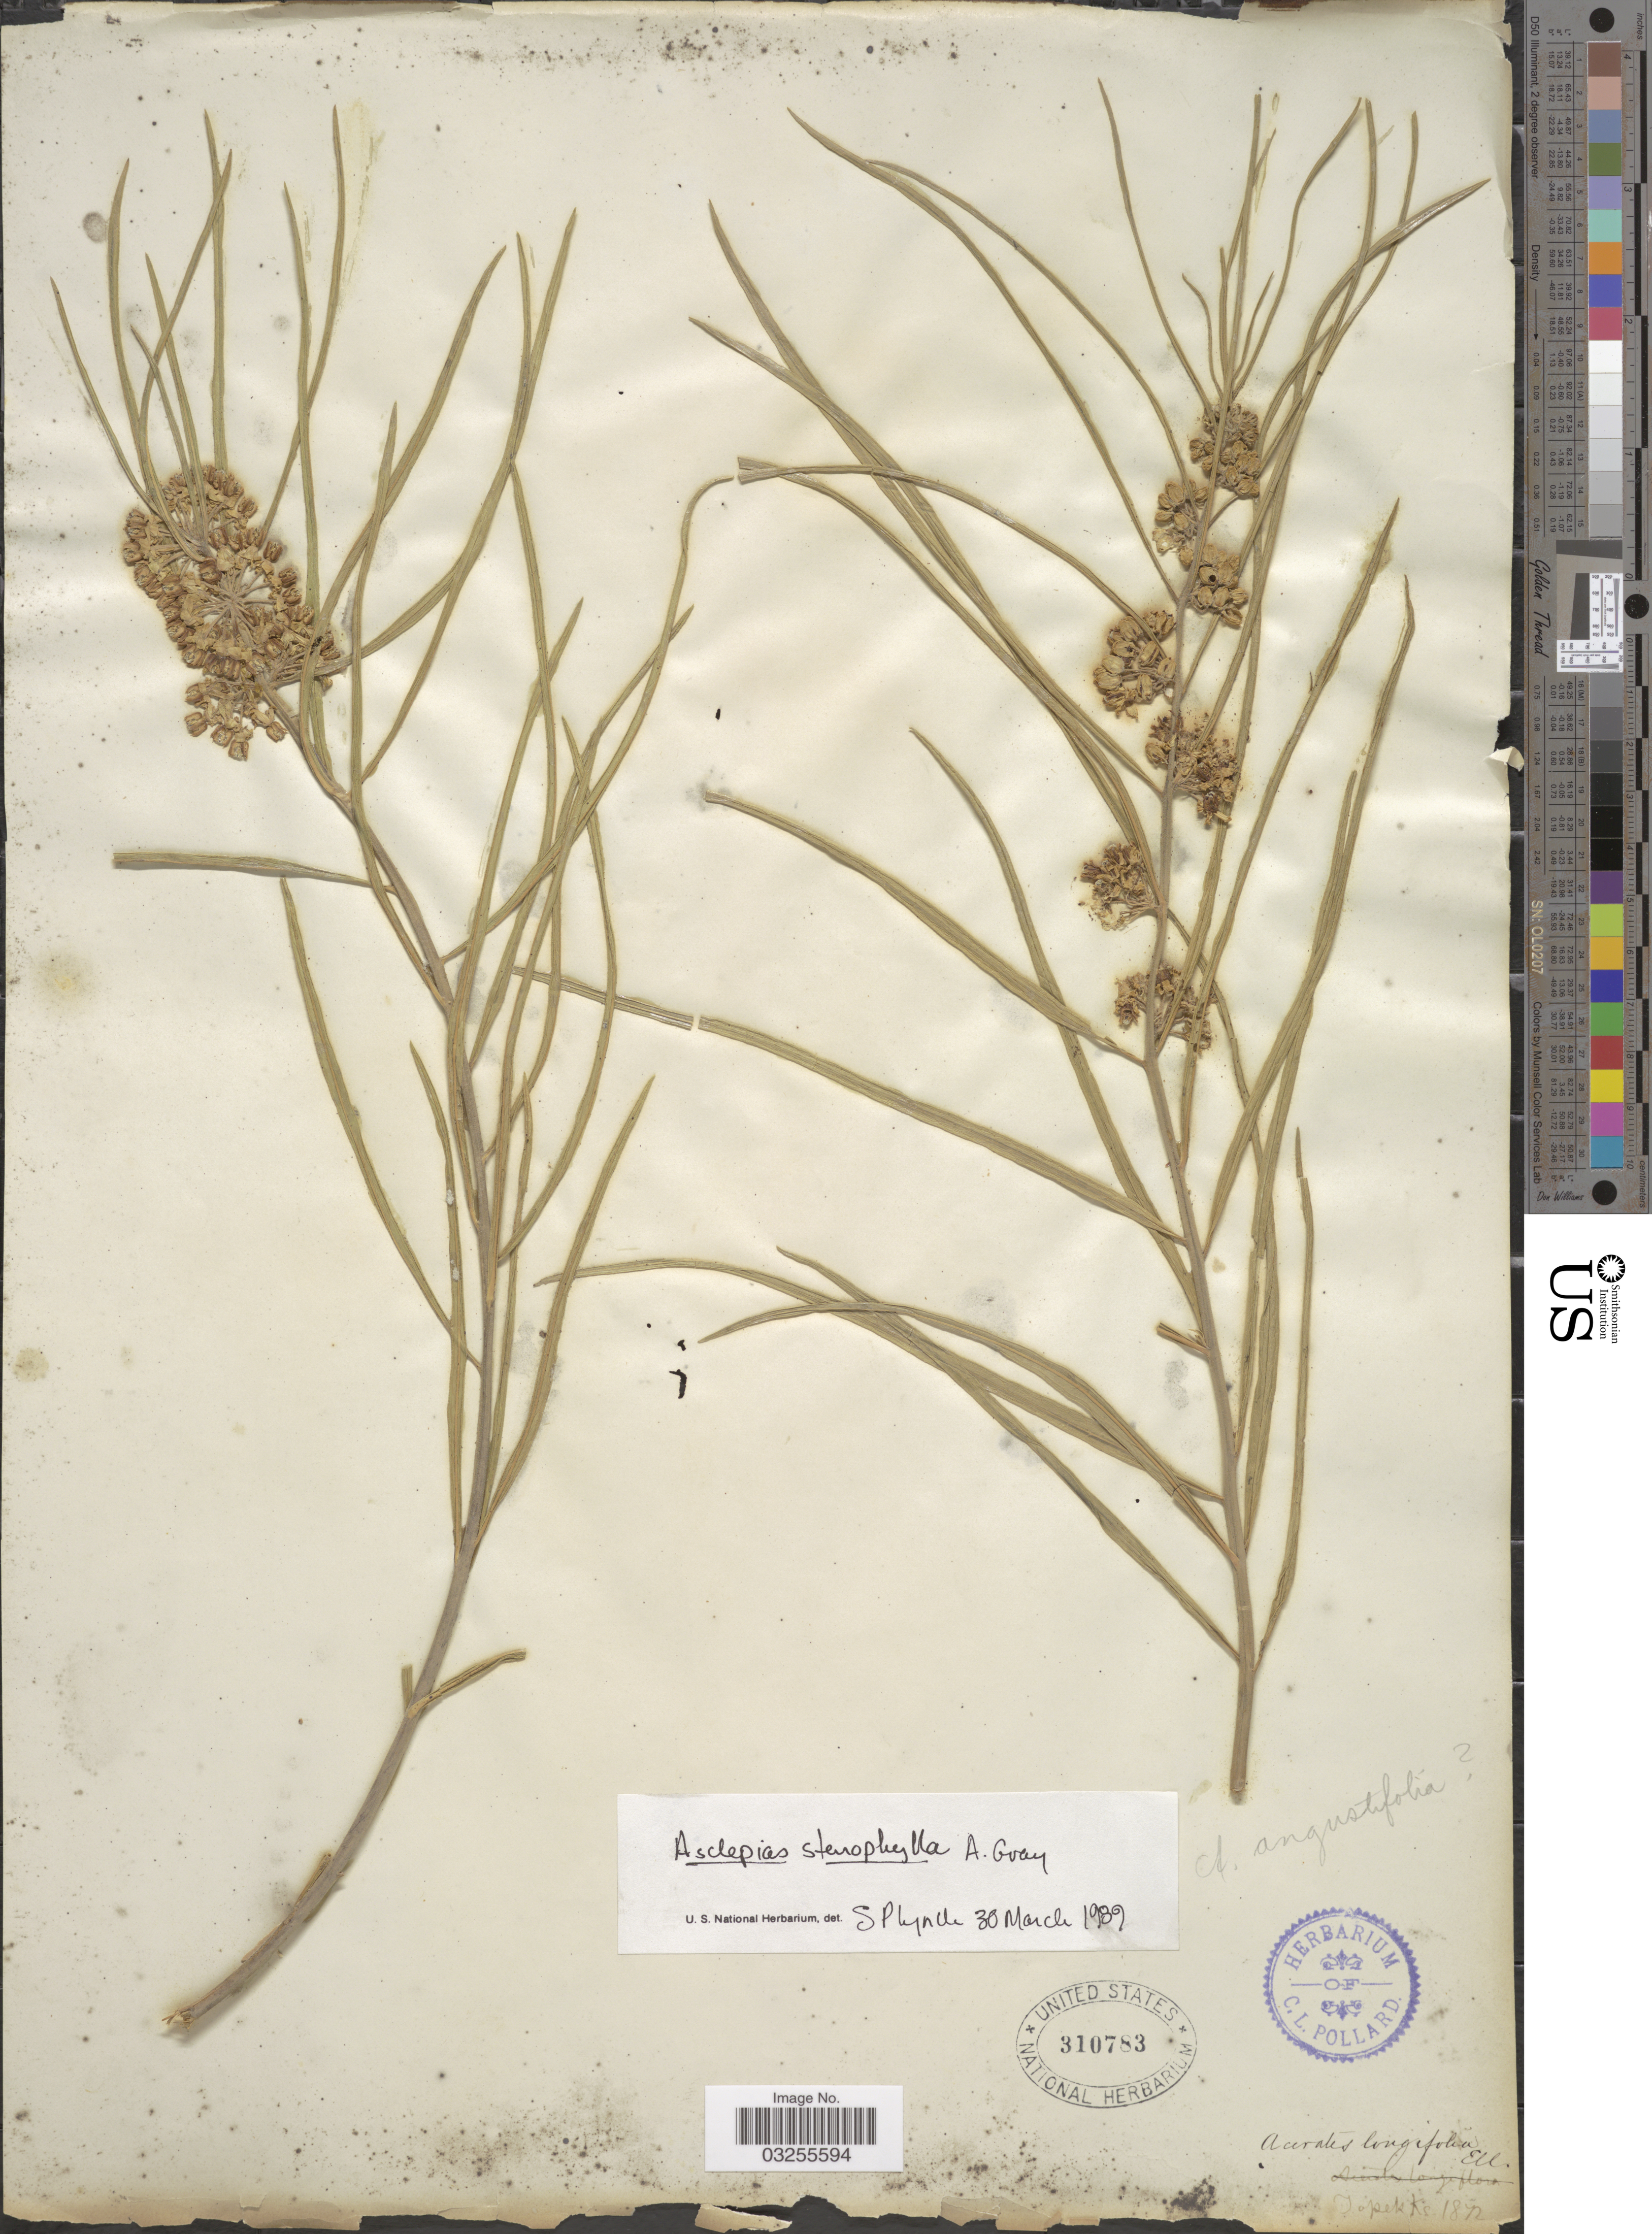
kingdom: Plantae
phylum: Tracheophyta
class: Magnoliopsida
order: Gentianales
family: Apocynaceae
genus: Asclepias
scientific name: Asclepias stenophylla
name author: A. Gray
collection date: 1872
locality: Topekke [interpreted] [unsure placement]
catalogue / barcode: US 310783